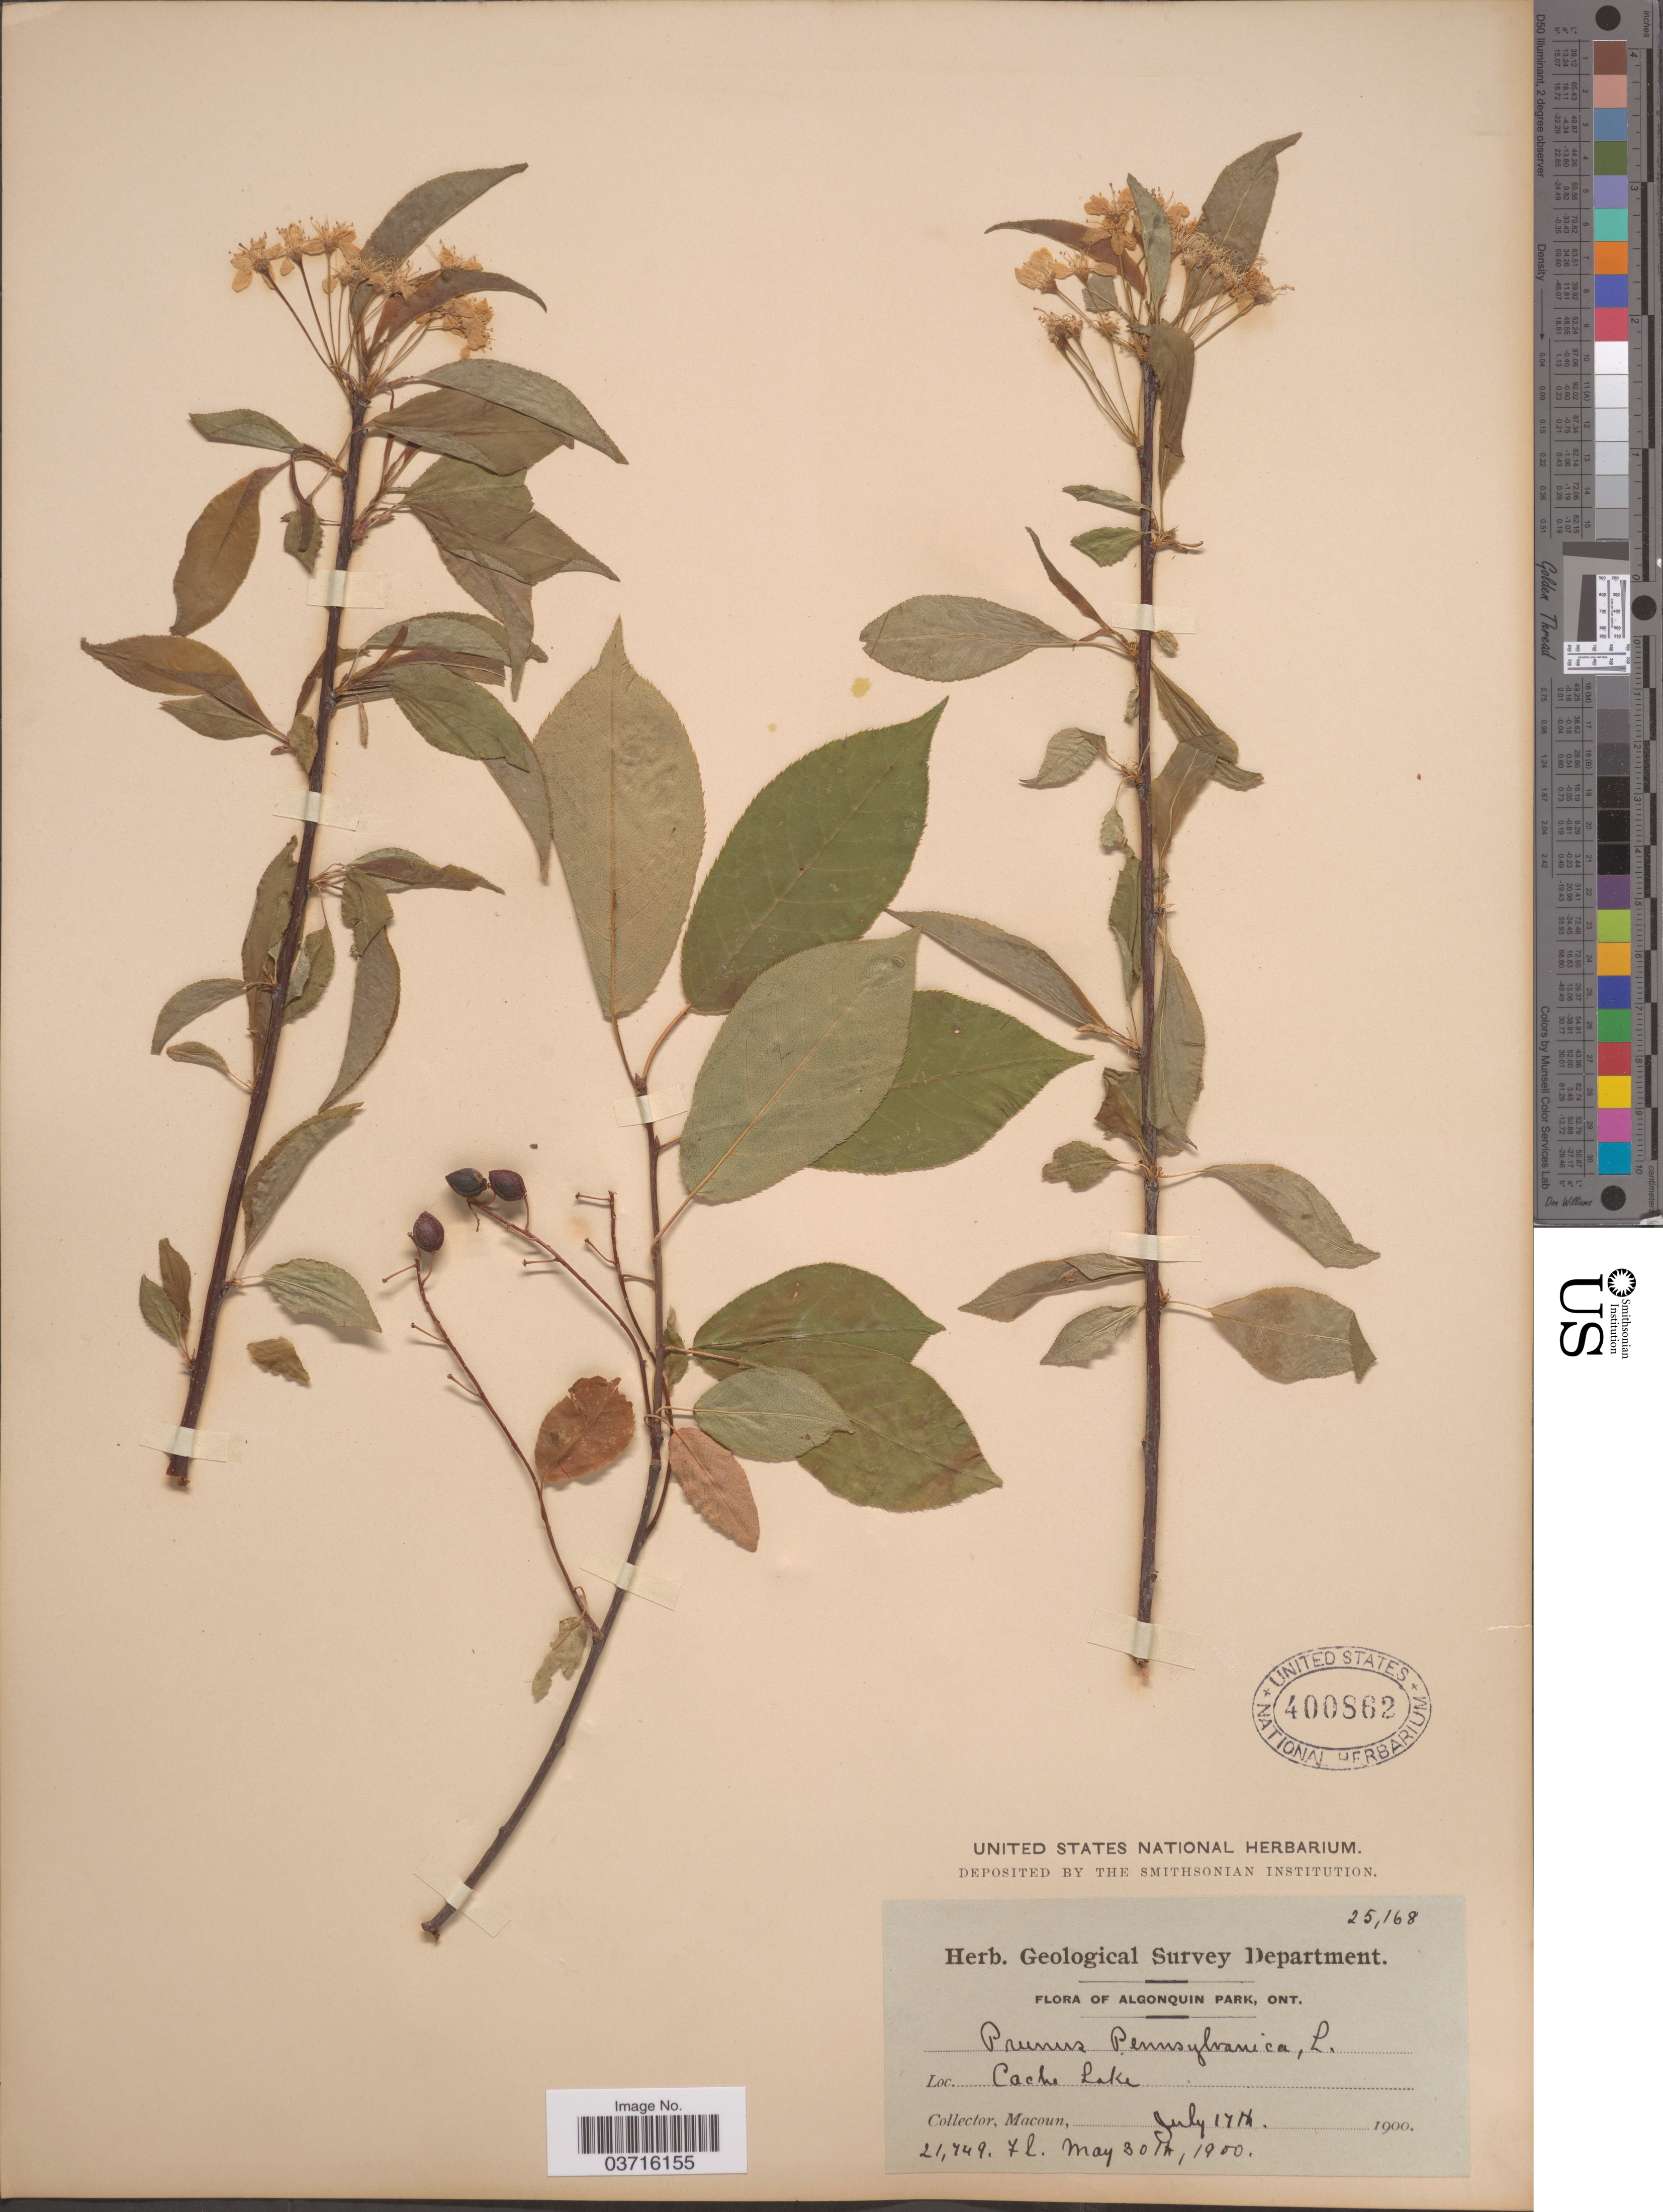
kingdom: Plantae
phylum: Tracheophyta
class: Magnoliopsida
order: Rosales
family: Rosaceae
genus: Prunus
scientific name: Prunus pensylvanica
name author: L. f.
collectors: -- Macoun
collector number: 25168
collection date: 1900-07-17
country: Canada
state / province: Ontario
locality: Algonquin Park. Cache Lake.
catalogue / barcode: US 400862